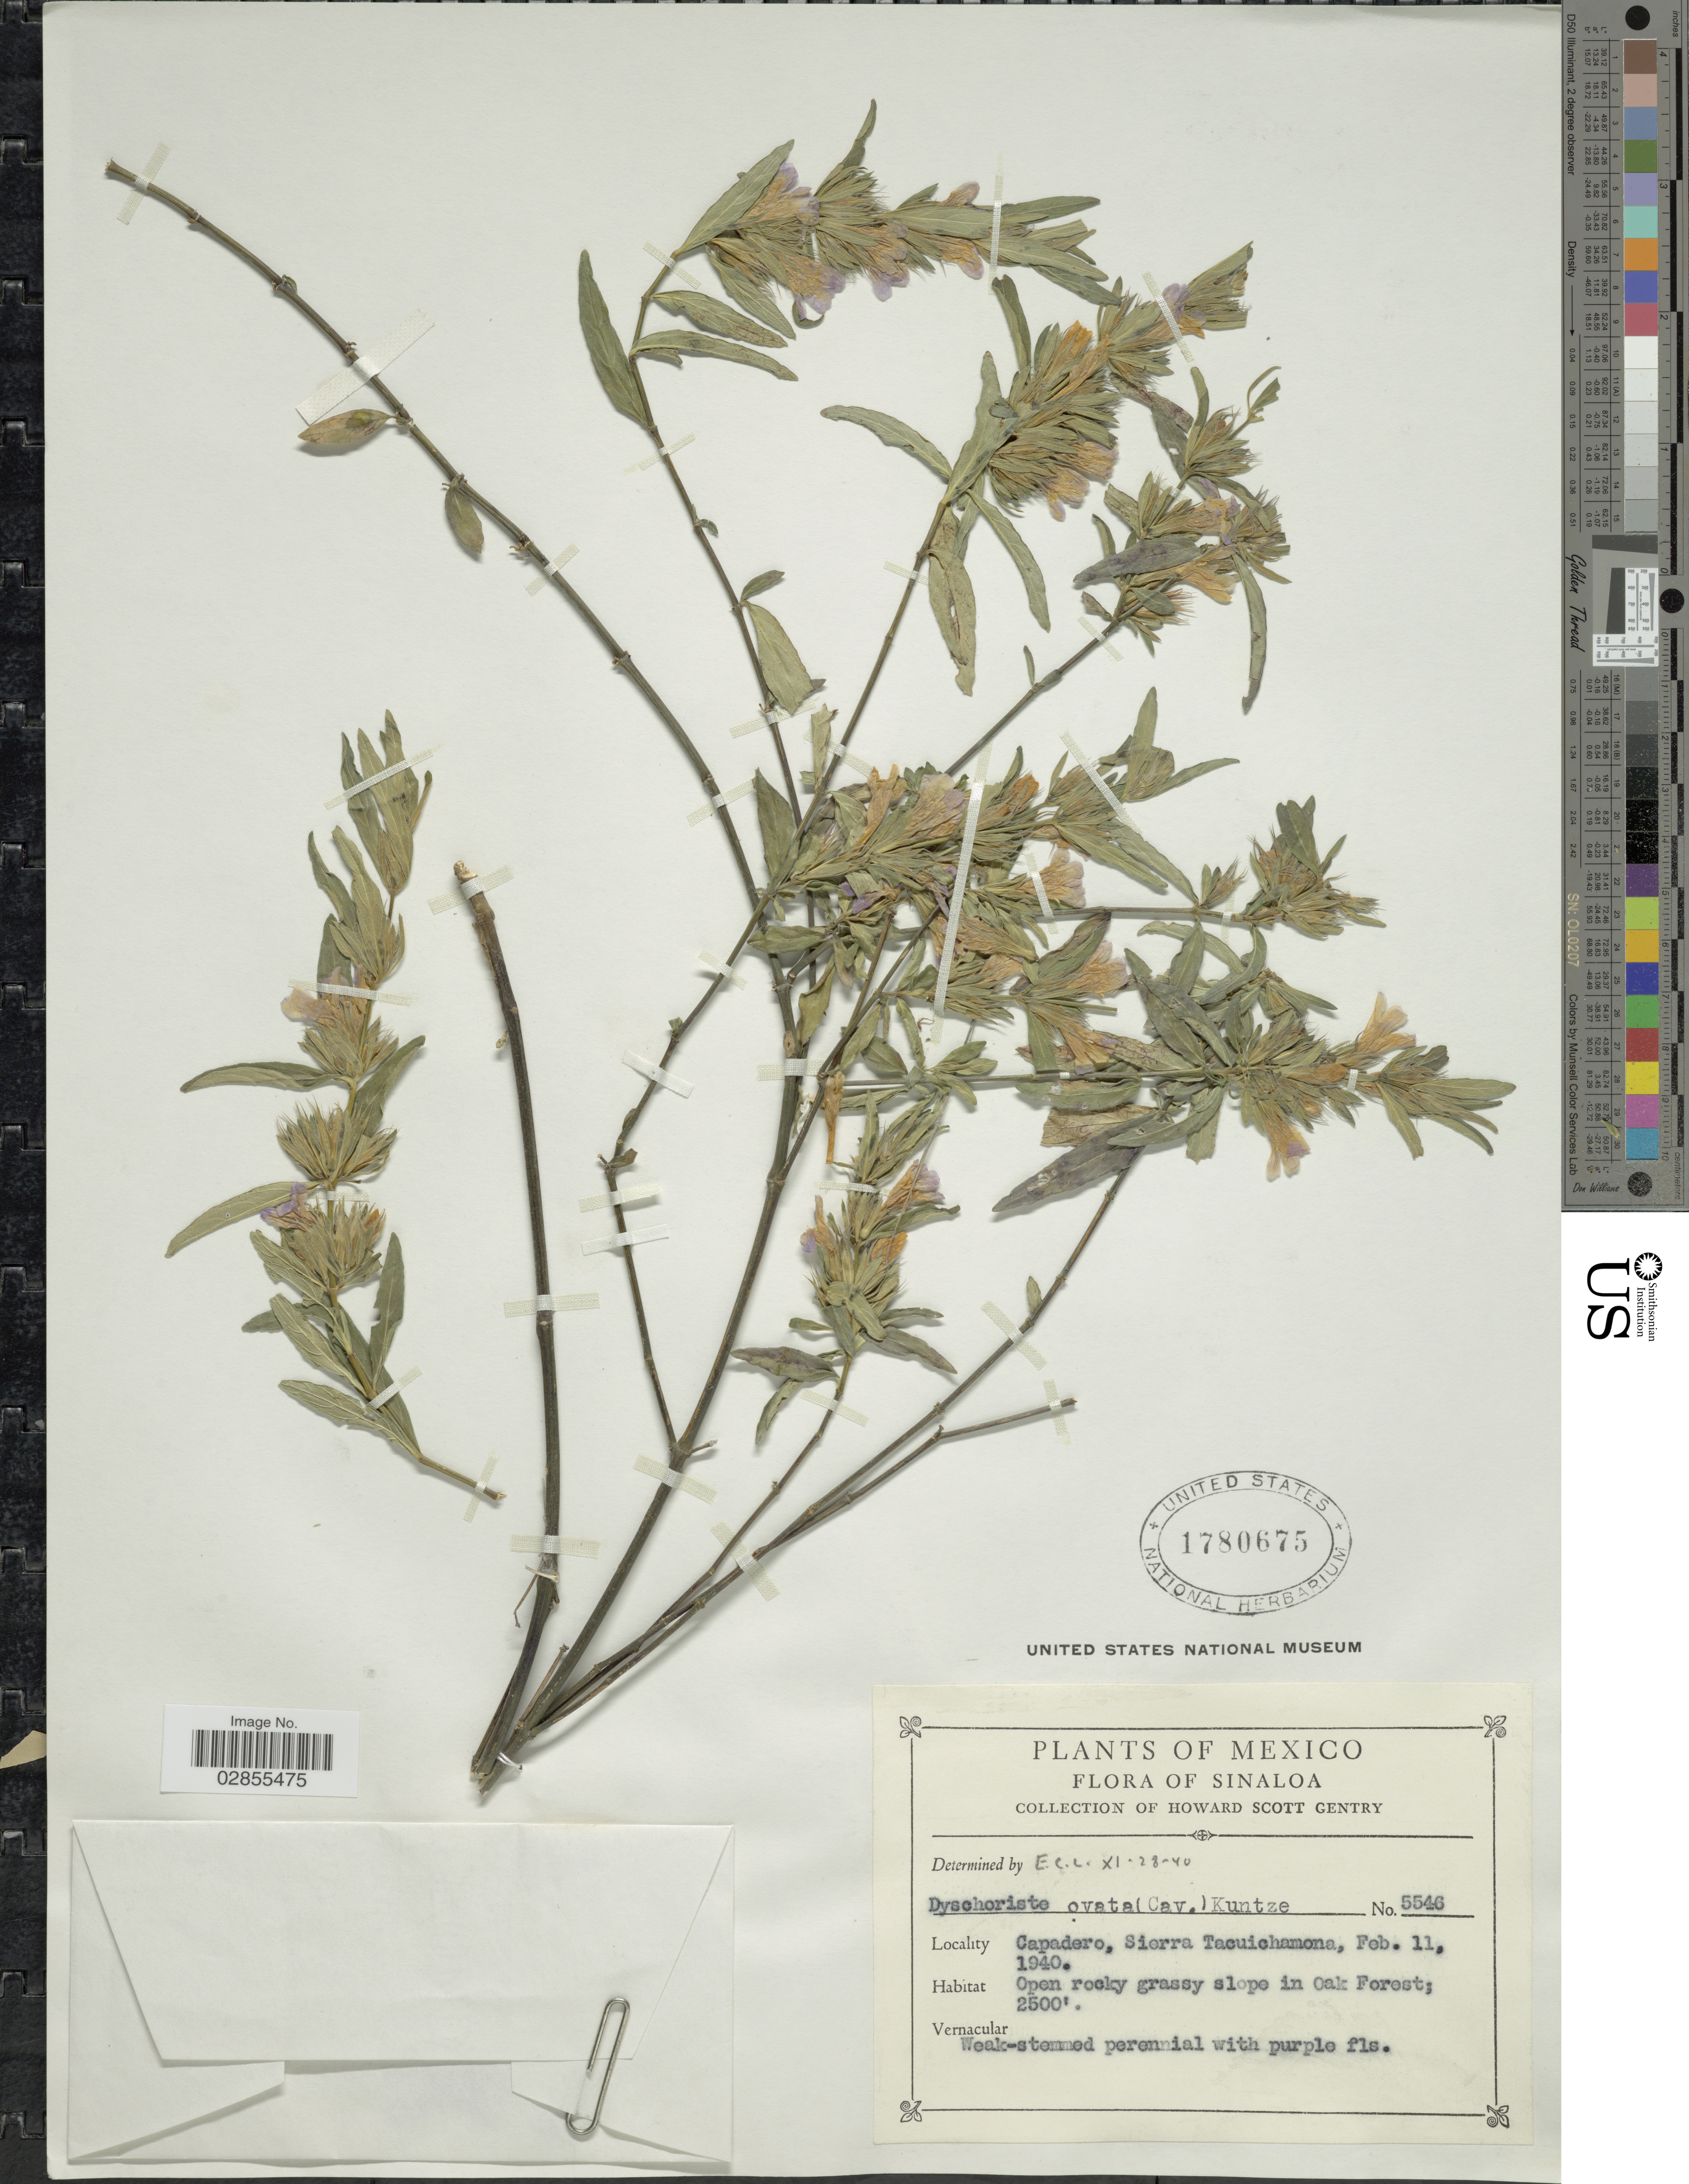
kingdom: Plantae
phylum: Tracheophyta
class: Magnoliopsida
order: Lamiales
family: Acanthaceae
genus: Dyschoriste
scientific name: Dyschoriste ovata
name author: (Cav.) Kuntze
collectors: H. S. Gentry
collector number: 5546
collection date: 1940-02-11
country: Mexico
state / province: Sinaloa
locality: Capadero, Sierra Tacuichamona.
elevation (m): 762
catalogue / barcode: US 1780675